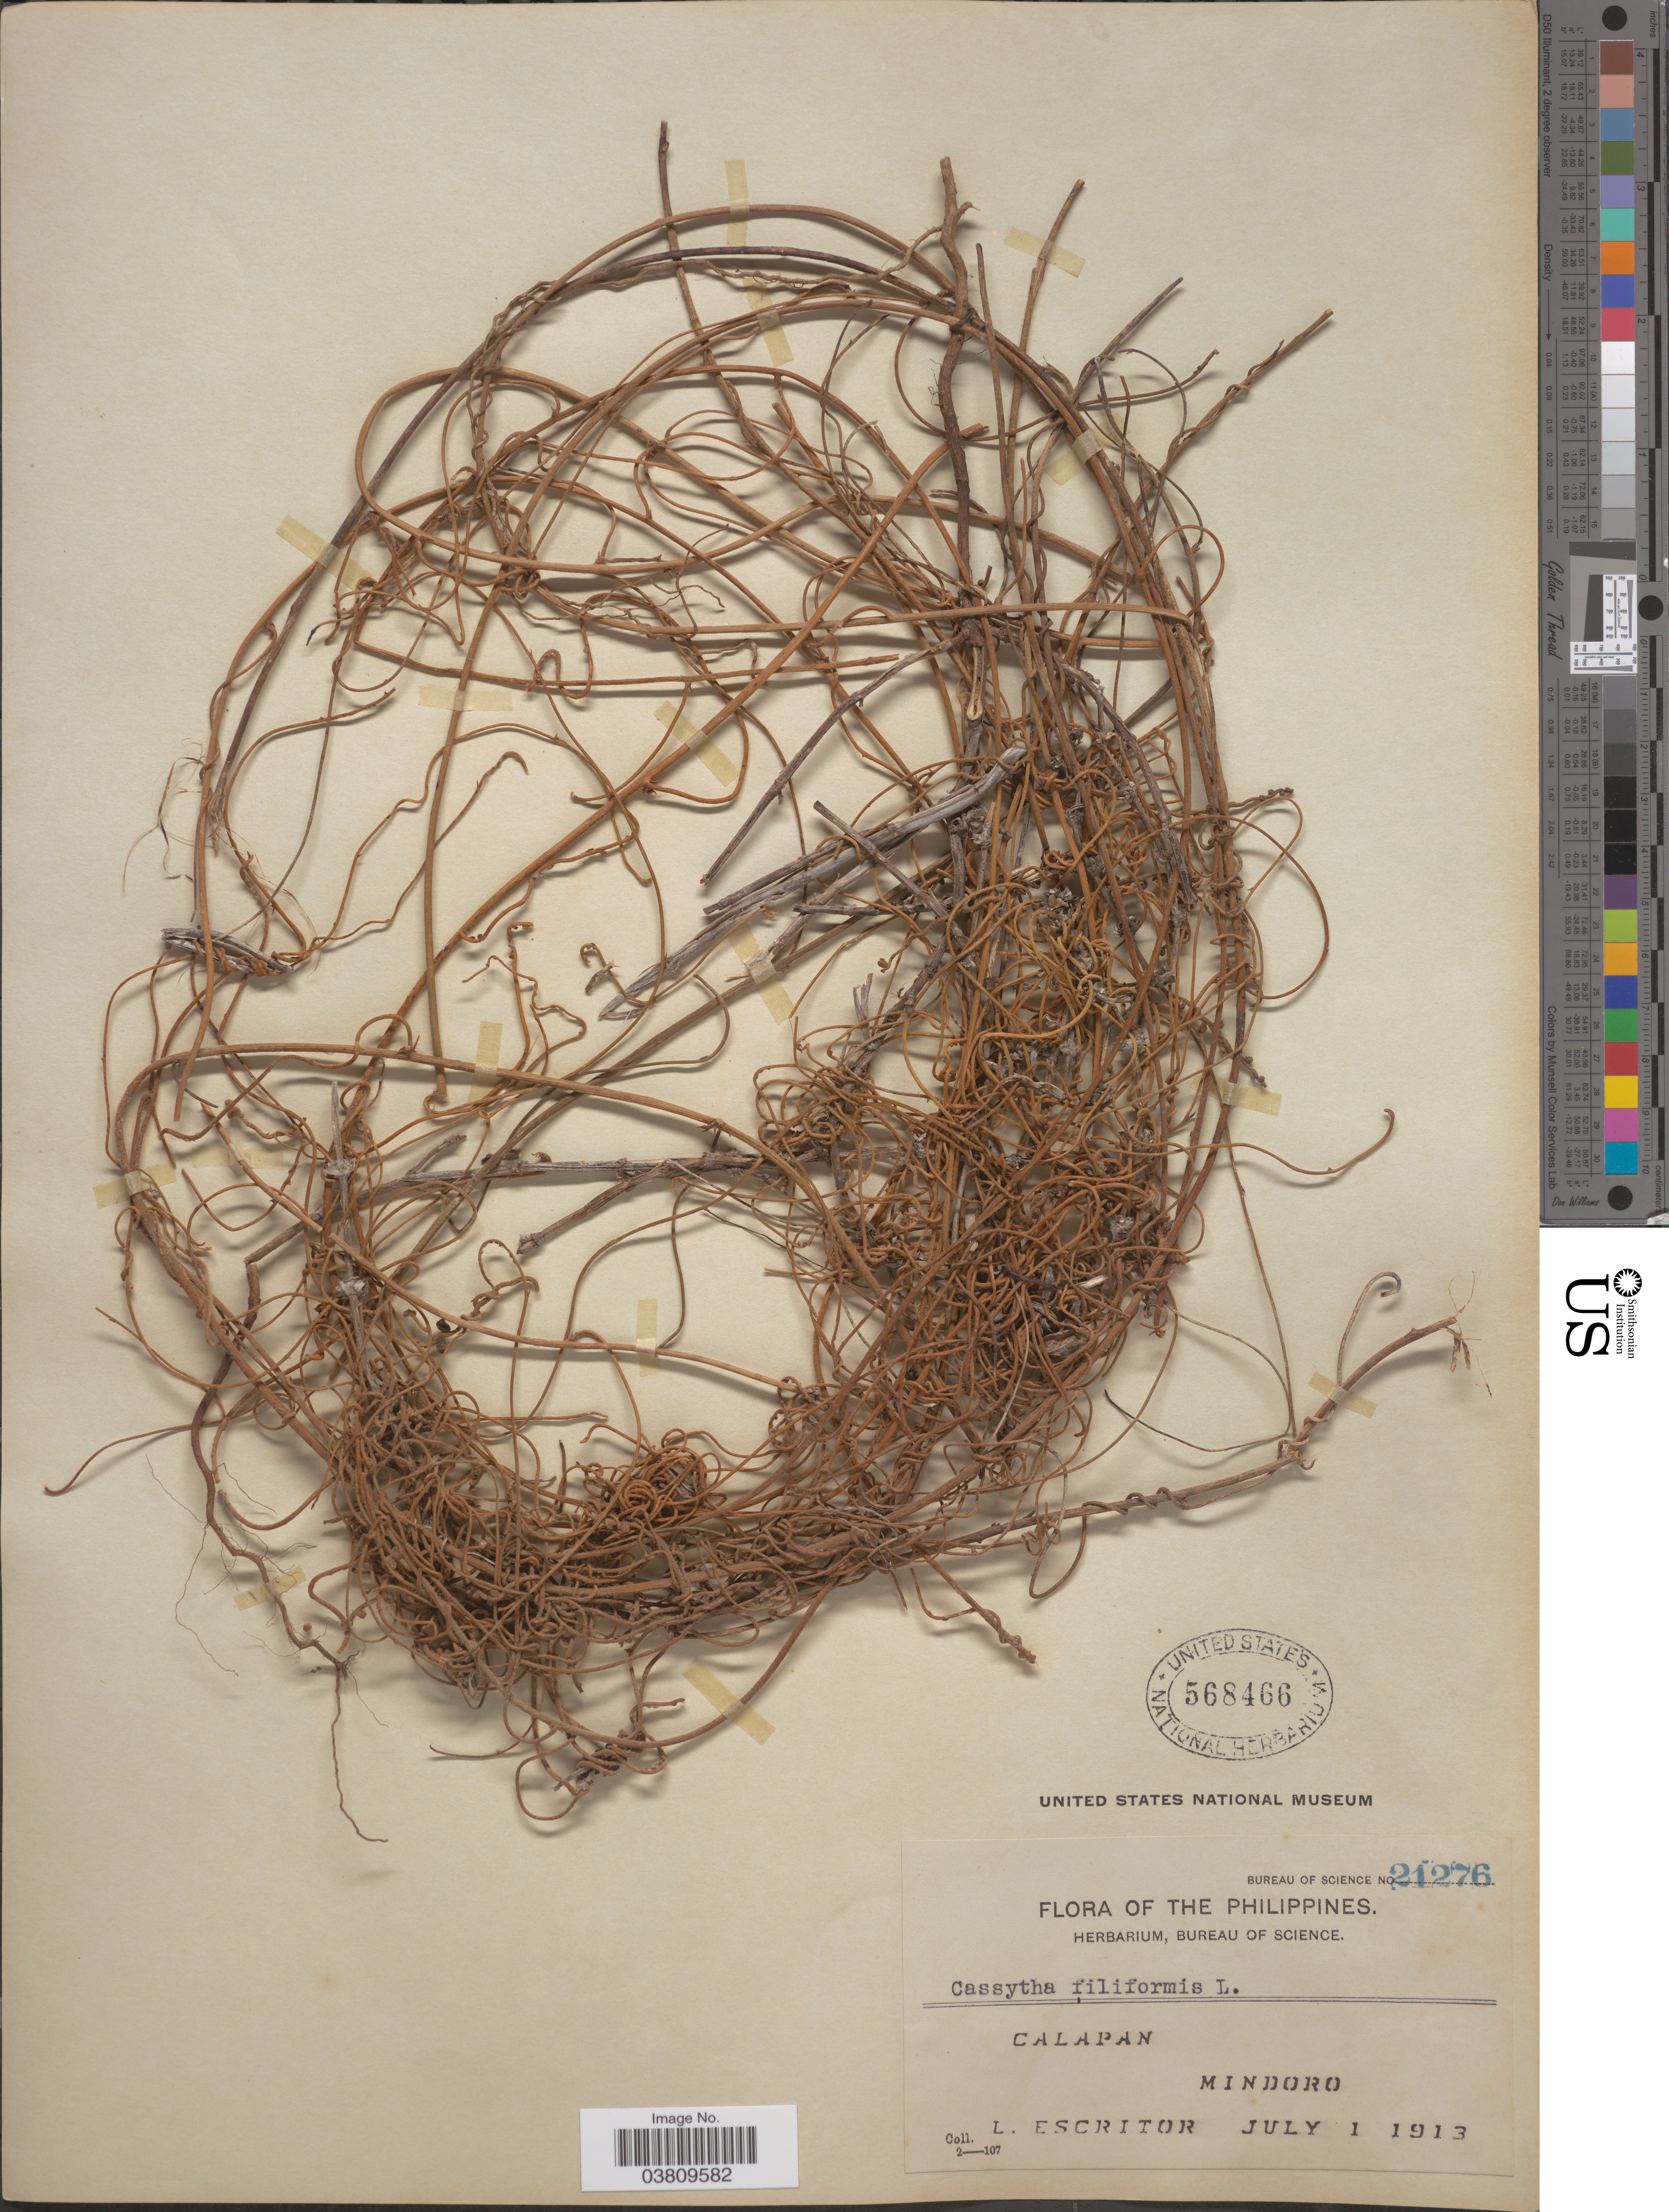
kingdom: Plantae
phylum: Tracheophyta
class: Magnoliopsida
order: Laurales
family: Lauraceae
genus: Cassytha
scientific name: Cassytha filiformis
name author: L.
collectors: L. Escritor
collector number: Bureau of Science 21276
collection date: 1913-07-01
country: Philippines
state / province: Mimaropa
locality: Calapan. Mindoro.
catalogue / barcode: US 568466